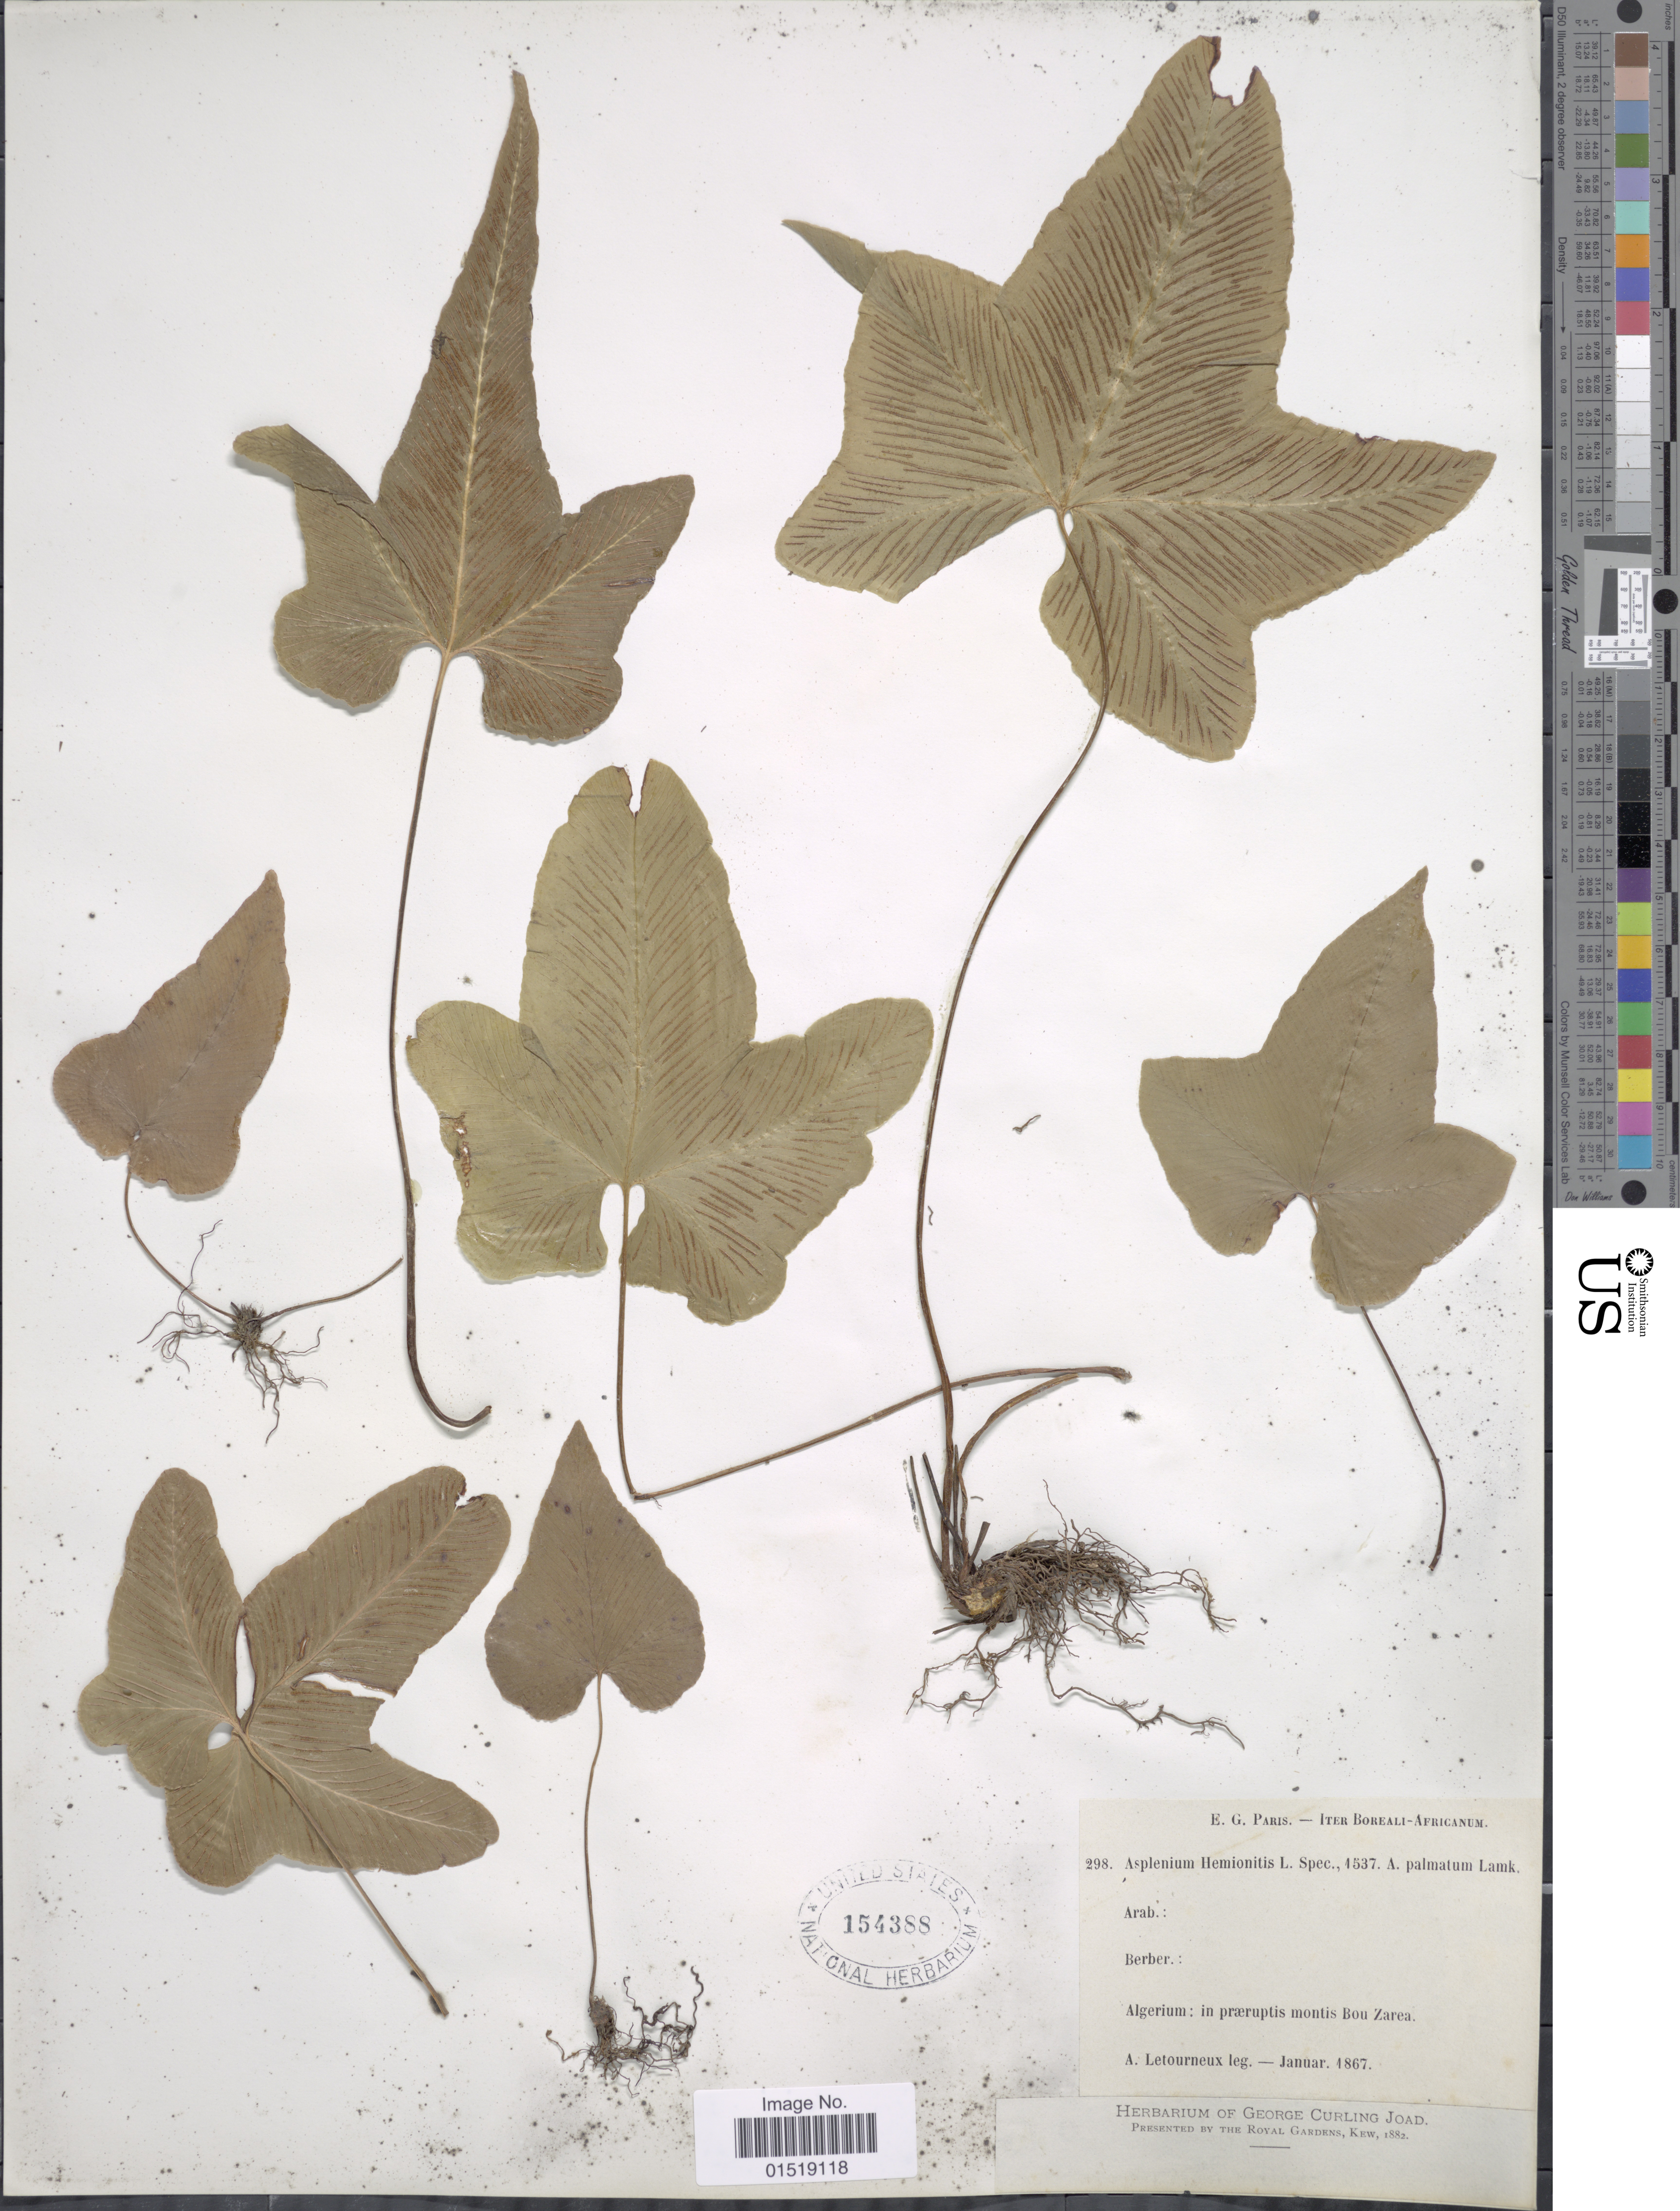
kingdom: Plantae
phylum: Tracheophyta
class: Polypodiopsida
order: Polypodiales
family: Aspleniaceae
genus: Asplenium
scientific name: Asplenium hemionitis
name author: L.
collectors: A. Letourneux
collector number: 298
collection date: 1867-01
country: Algeria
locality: Algerium: in præruptis montis Bou Zarea.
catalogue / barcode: US 154388